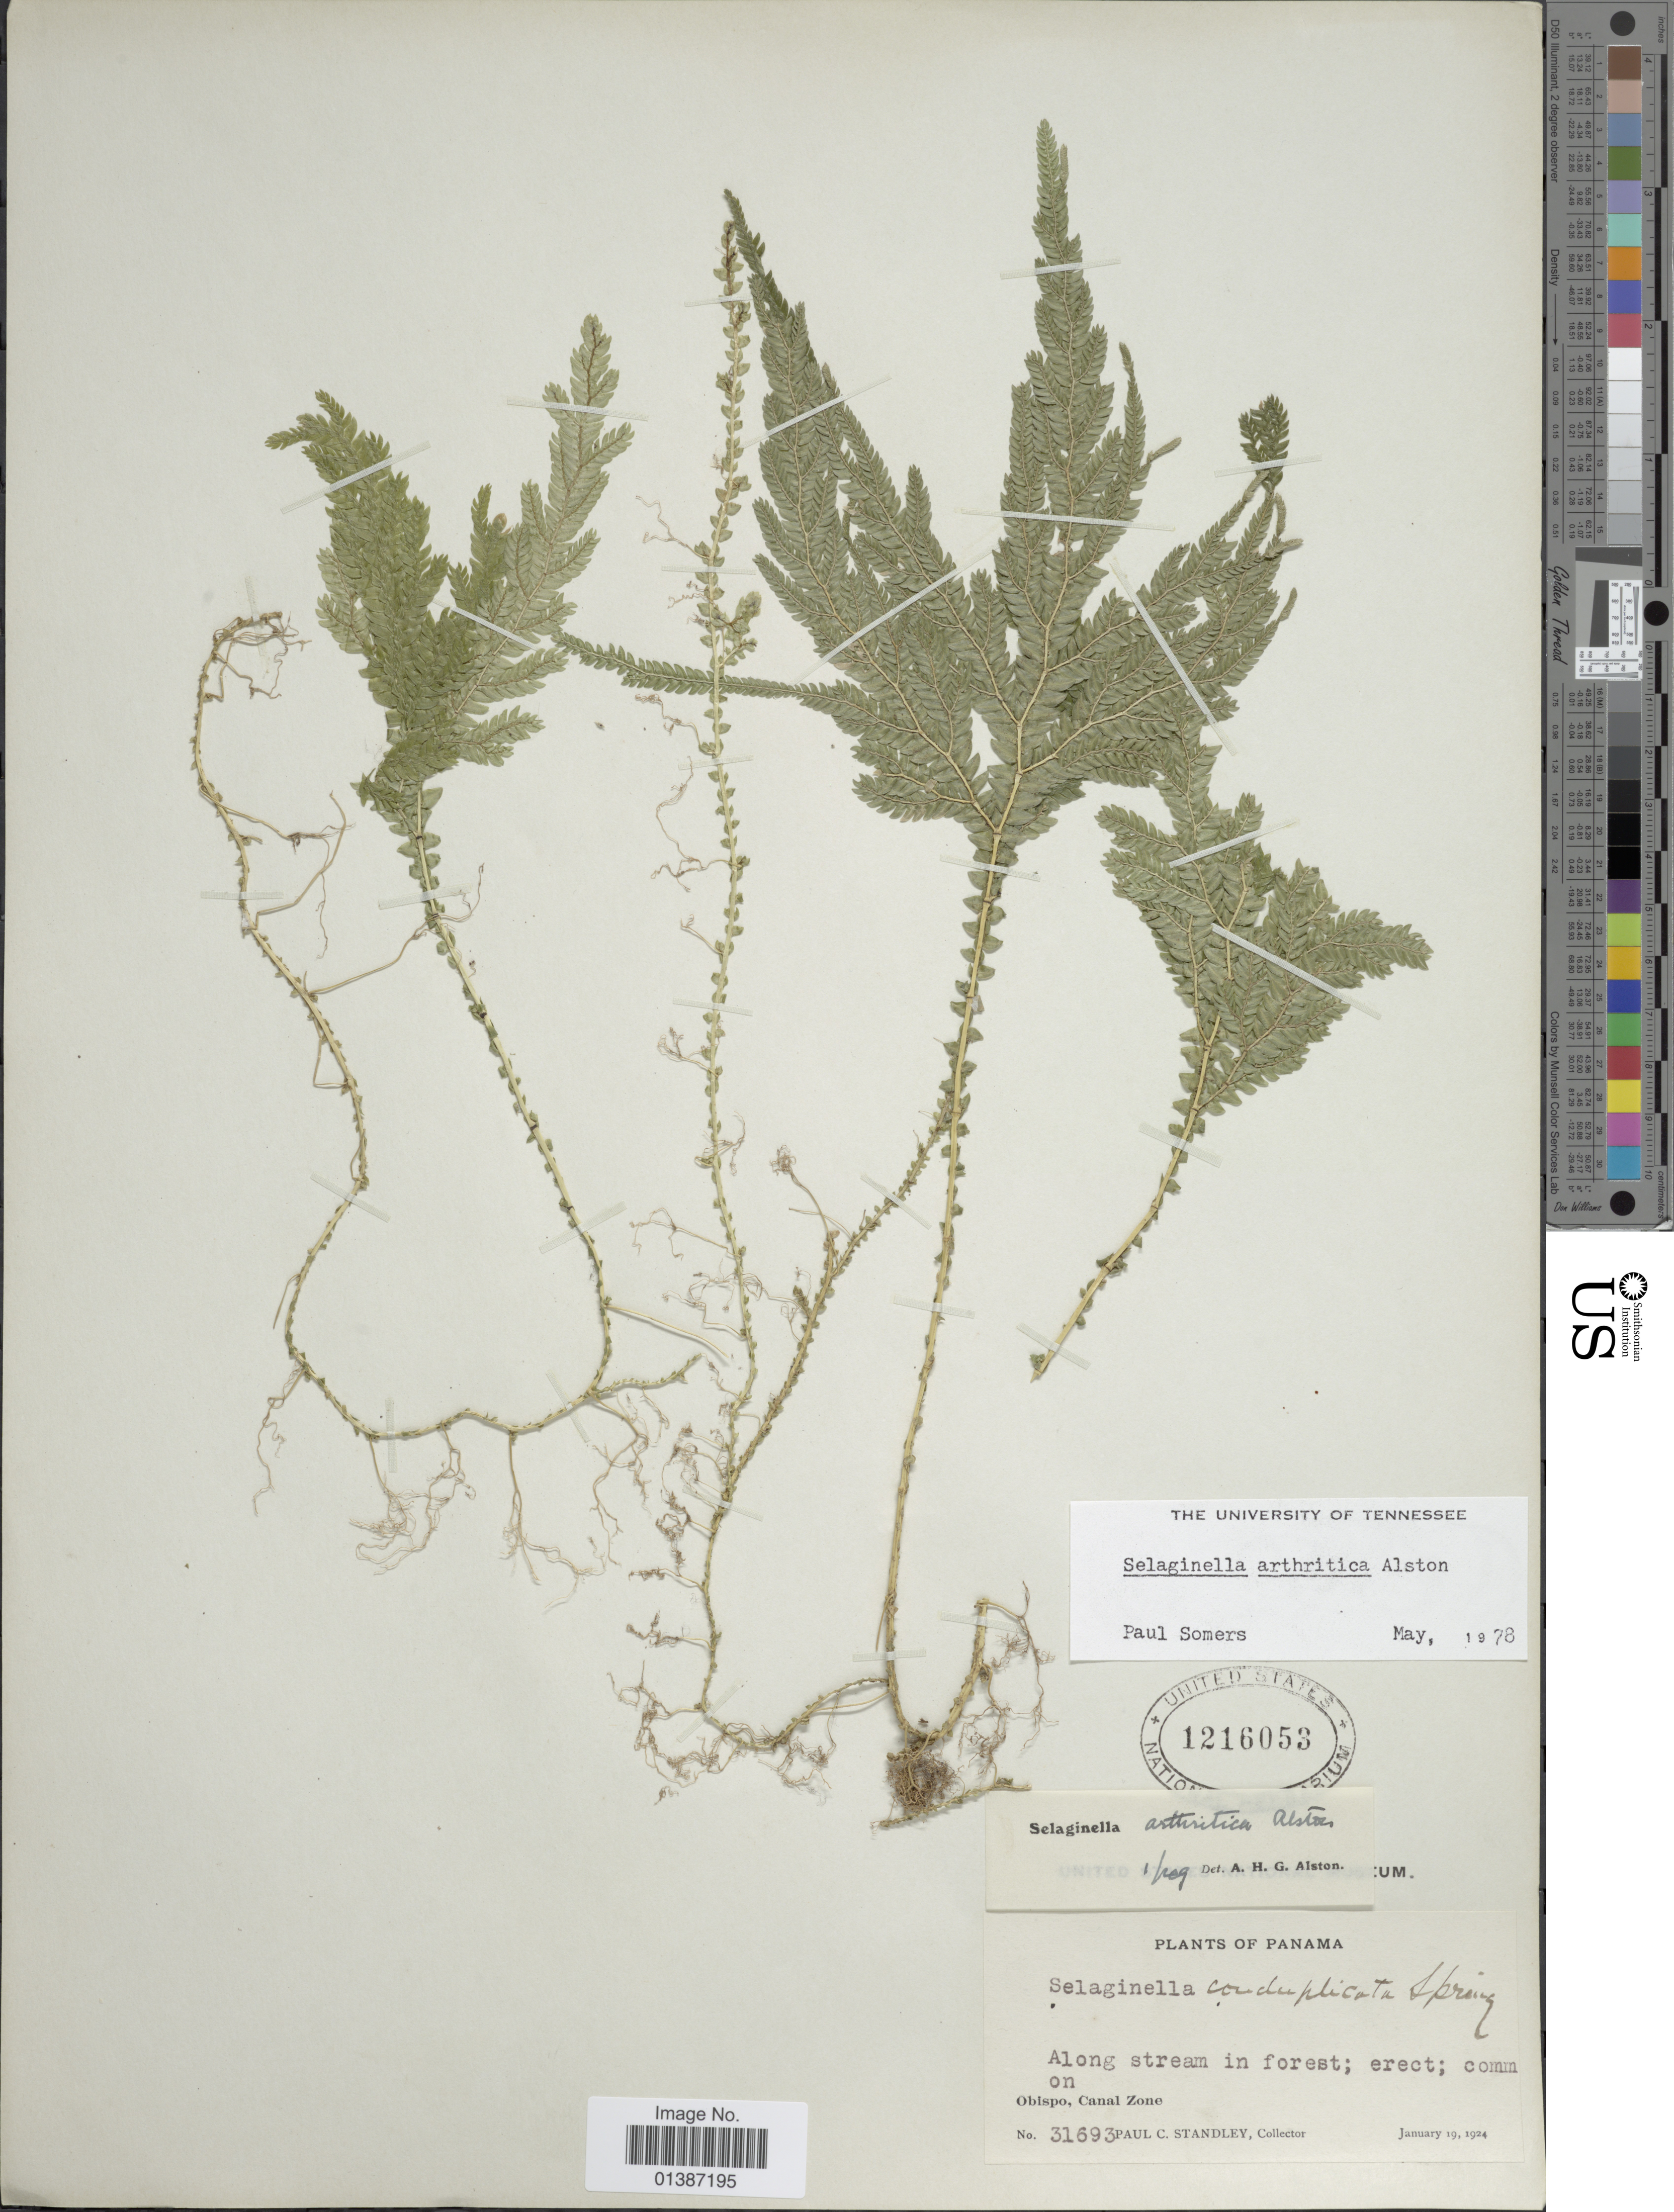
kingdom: Plantae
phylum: Tracheophyta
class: Lycopodiopsida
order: Selaginellales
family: Selaginellaceae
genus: Selaginella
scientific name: Selaginella arthritica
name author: Alston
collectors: P. C. Standley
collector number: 31693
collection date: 1924-01-19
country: Panama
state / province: Colón / Panamá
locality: Obispo, Canal Zone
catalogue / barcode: US 1216053